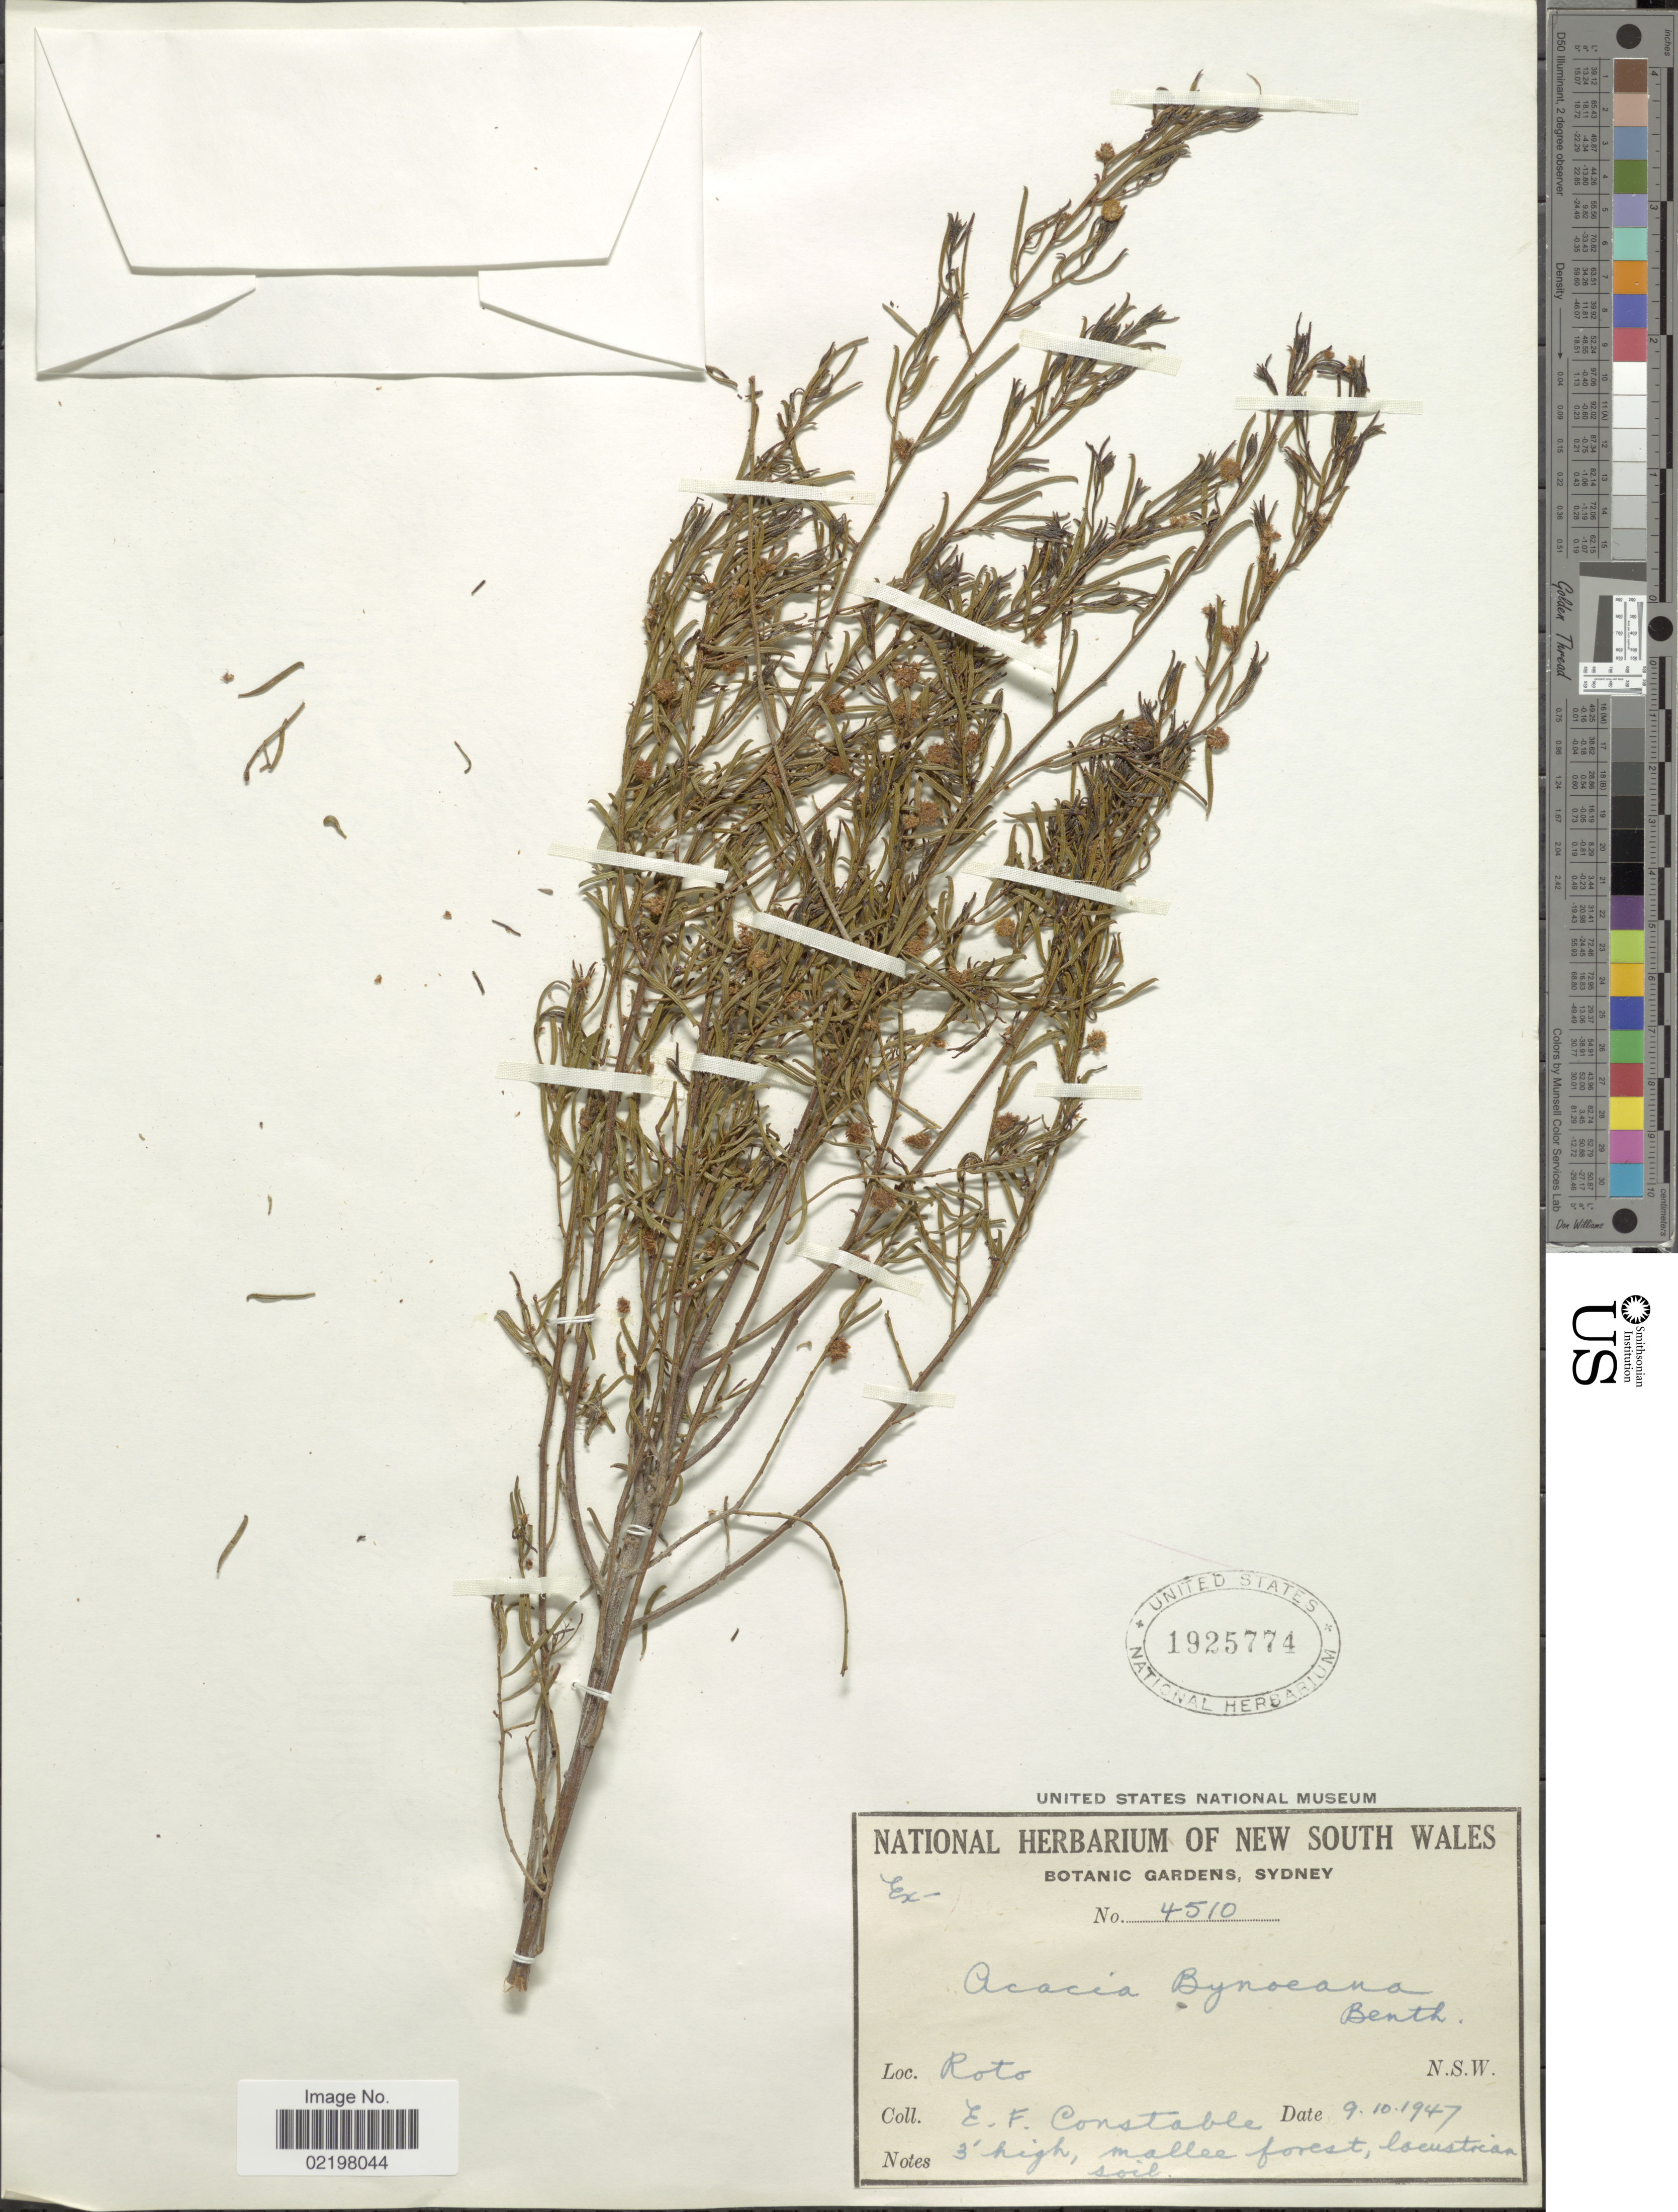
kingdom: Plantae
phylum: Tracheophyta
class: Magnoliopsida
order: Fabales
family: Fabaceae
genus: Acacia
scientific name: Acacia bynaeana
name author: Benth.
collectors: E. F. Constable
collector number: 4510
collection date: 1947-10-09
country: Australia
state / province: New South Wales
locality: Roto, N.S.W.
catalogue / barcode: US 1925774